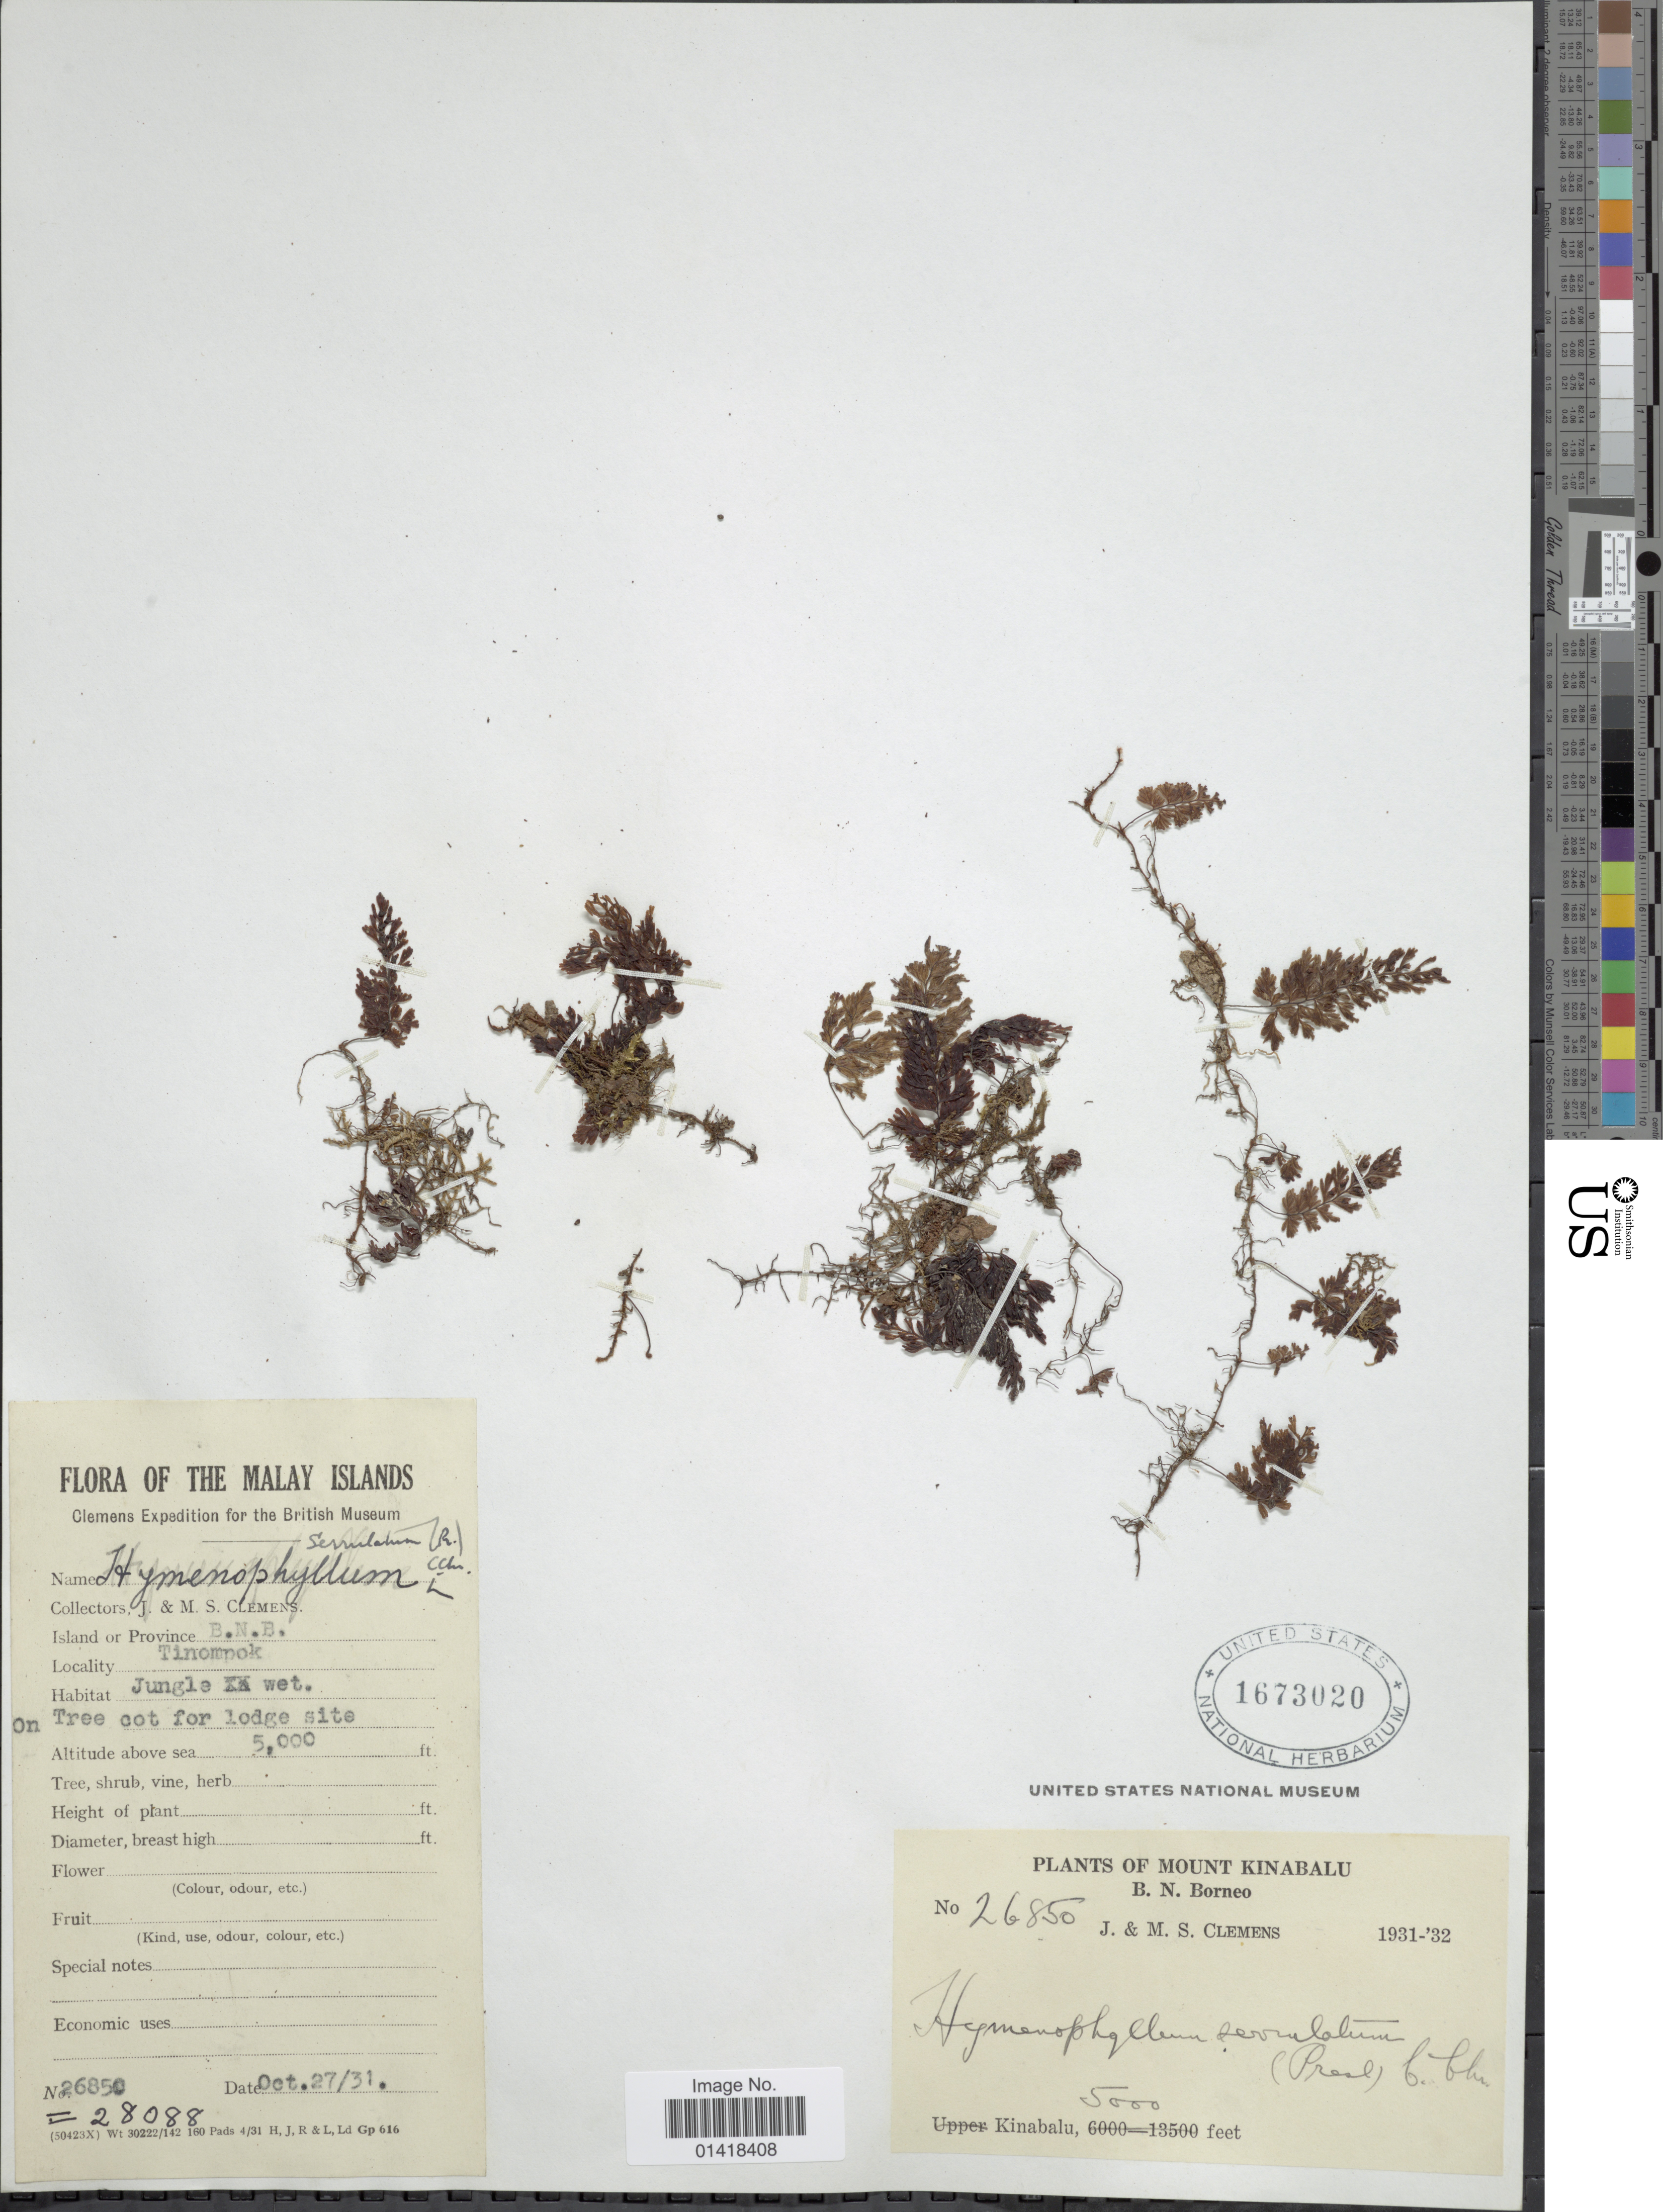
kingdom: Plantae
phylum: Tracheophyta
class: Polypodiopsida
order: Hymenophyllales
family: Hymenophyllaceae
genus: Hymenophyllum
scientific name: Hymenophyllum meyenianum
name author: (C. Presl) Copel.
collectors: J. Clemens & M. S. Clemens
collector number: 26850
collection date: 1931-10-27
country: Malaysia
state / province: Sabah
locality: Mount Kinabalu. B.N. Borneo. Kinabalu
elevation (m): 1524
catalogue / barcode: US 1673020